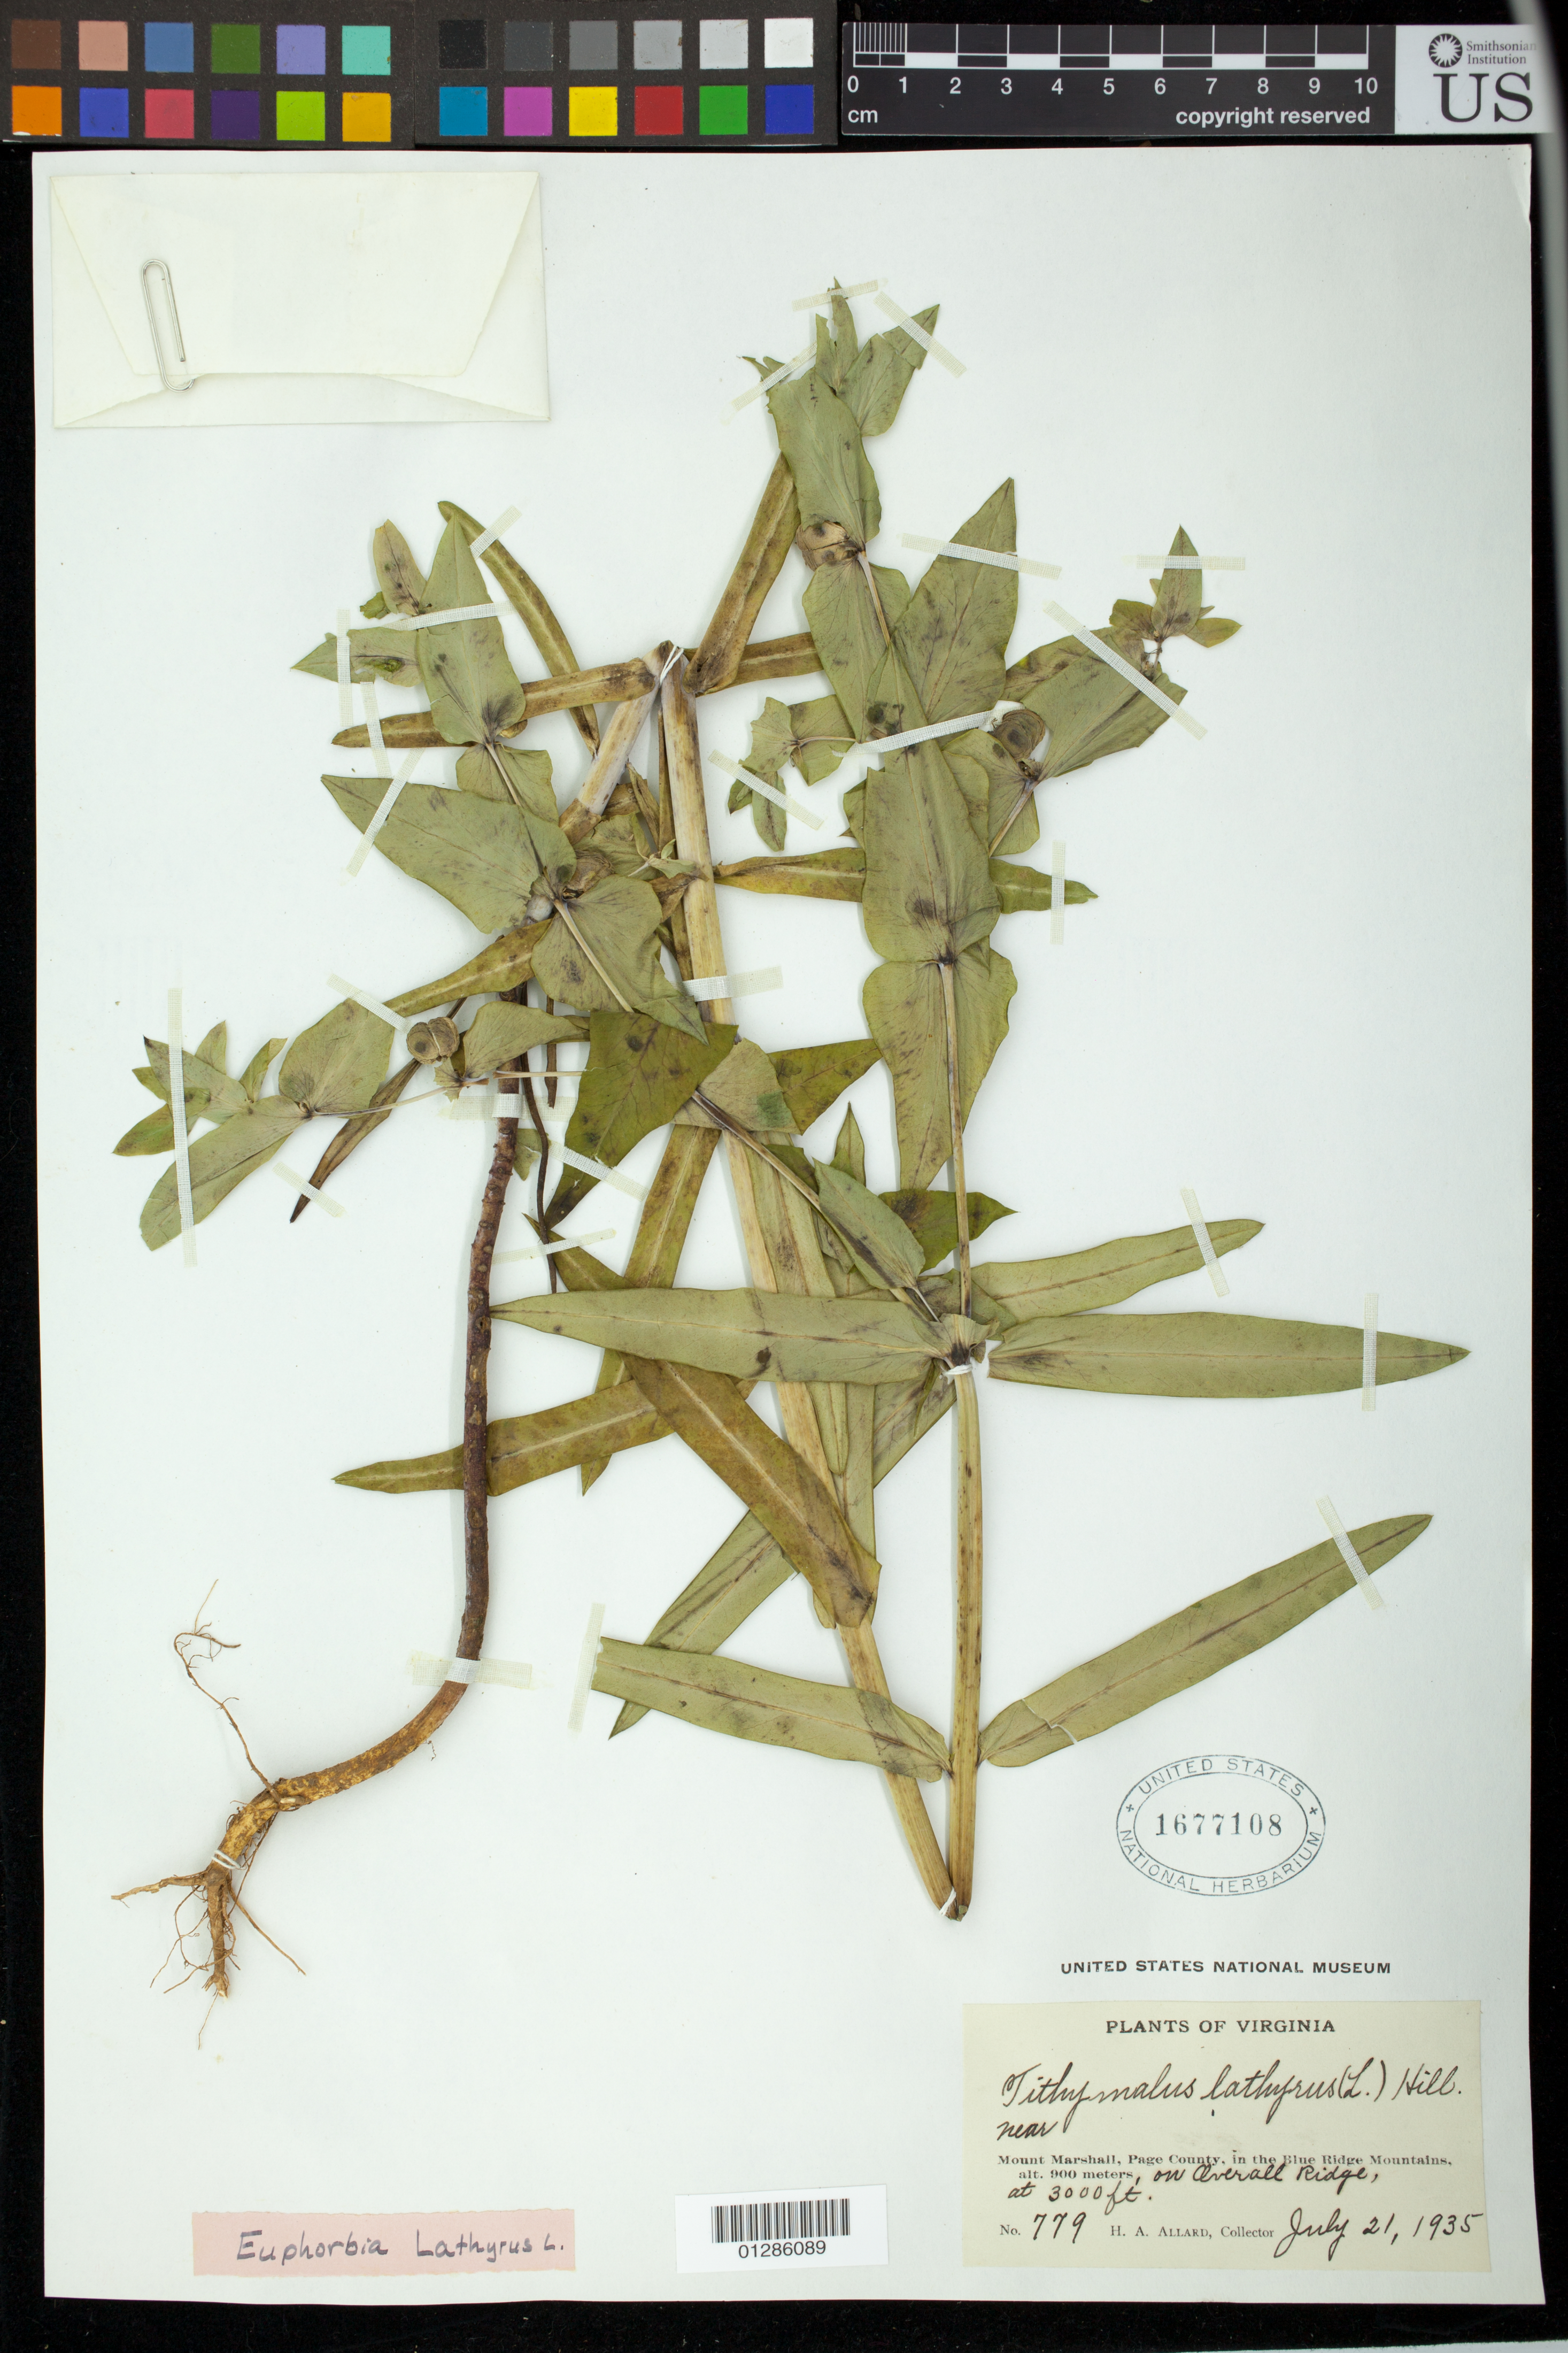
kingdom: Plantae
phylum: Tracheophyta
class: Magnoliopsida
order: Malpighiales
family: Euphorbiaceae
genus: Euphorbia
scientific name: Euphorbia lathyris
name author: L.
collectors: H. A. Allard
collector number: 779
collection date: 1935-07-21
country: United States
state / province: Virginia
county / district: Page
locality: Mount Marshall, Blue Ridge Mountains on Overall Ridge.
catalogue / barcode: US 1677108